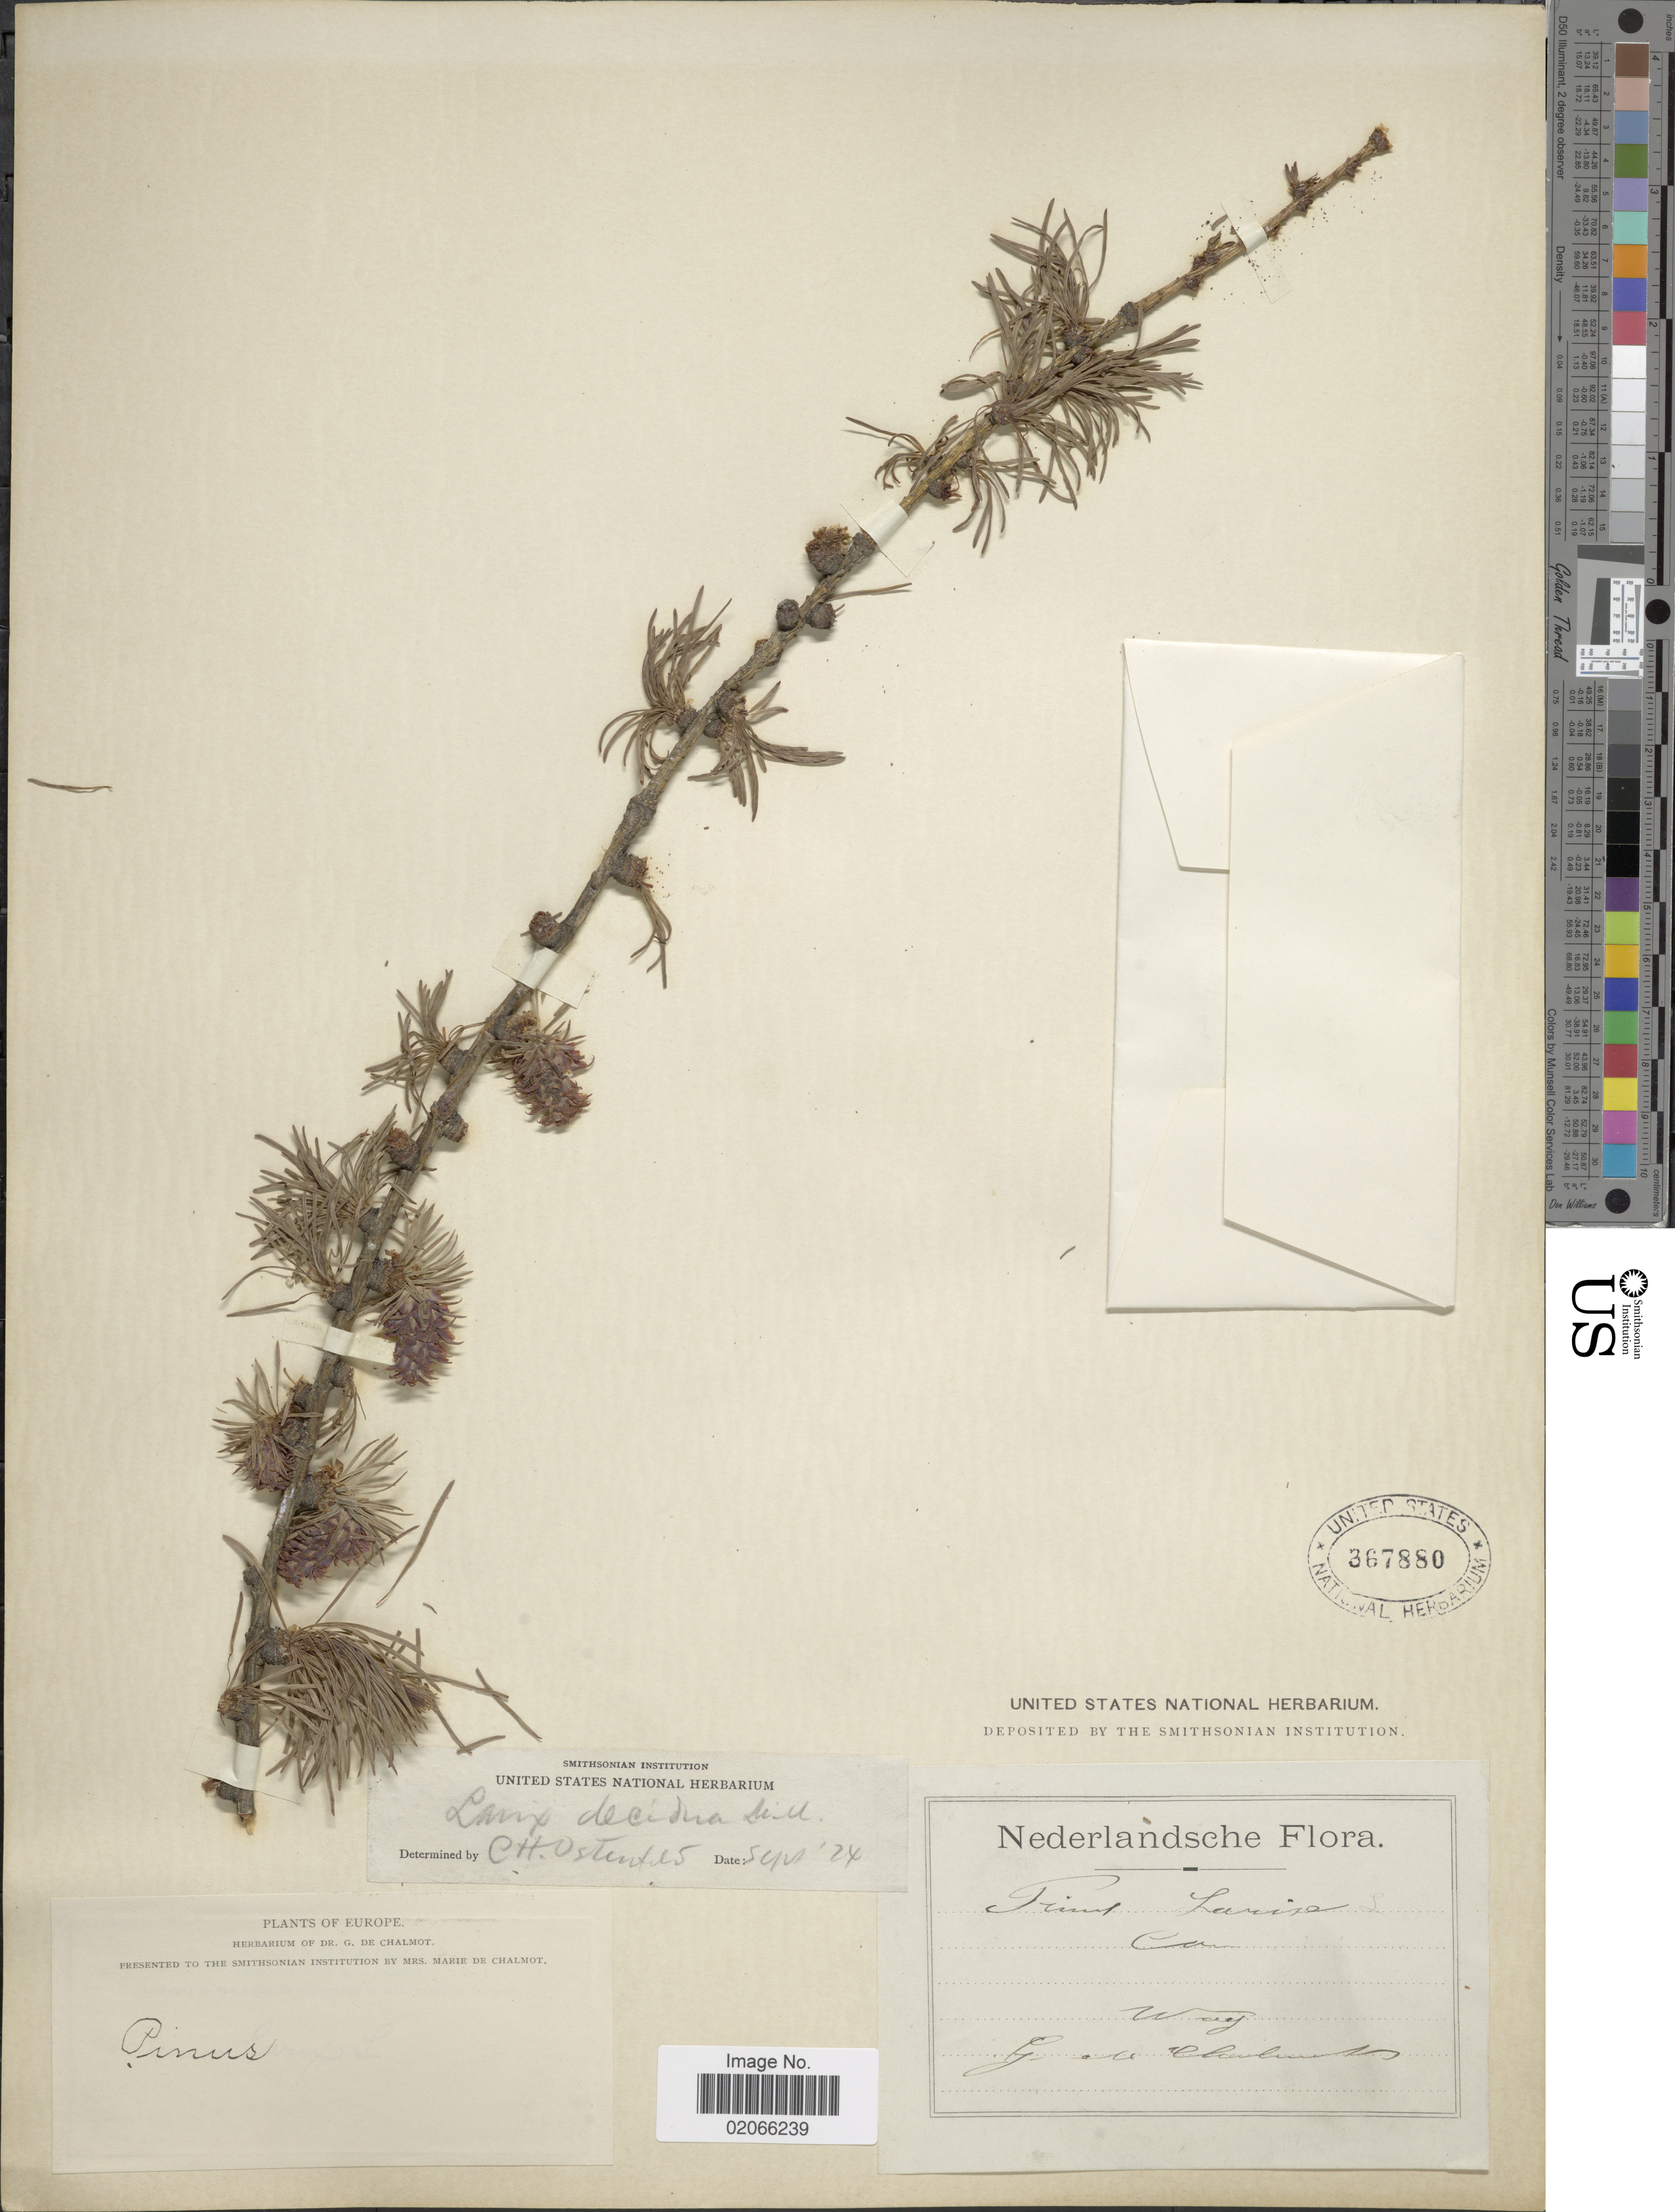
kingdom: Plantae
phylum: Tracheophyta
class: Pinopsida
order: Pinales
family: Pinaceae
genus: Larix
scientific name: Larix decidua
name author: Mill.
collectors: G. de Chalmot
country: Netherlands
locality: Way [unsure placement]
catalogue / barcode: US 367880